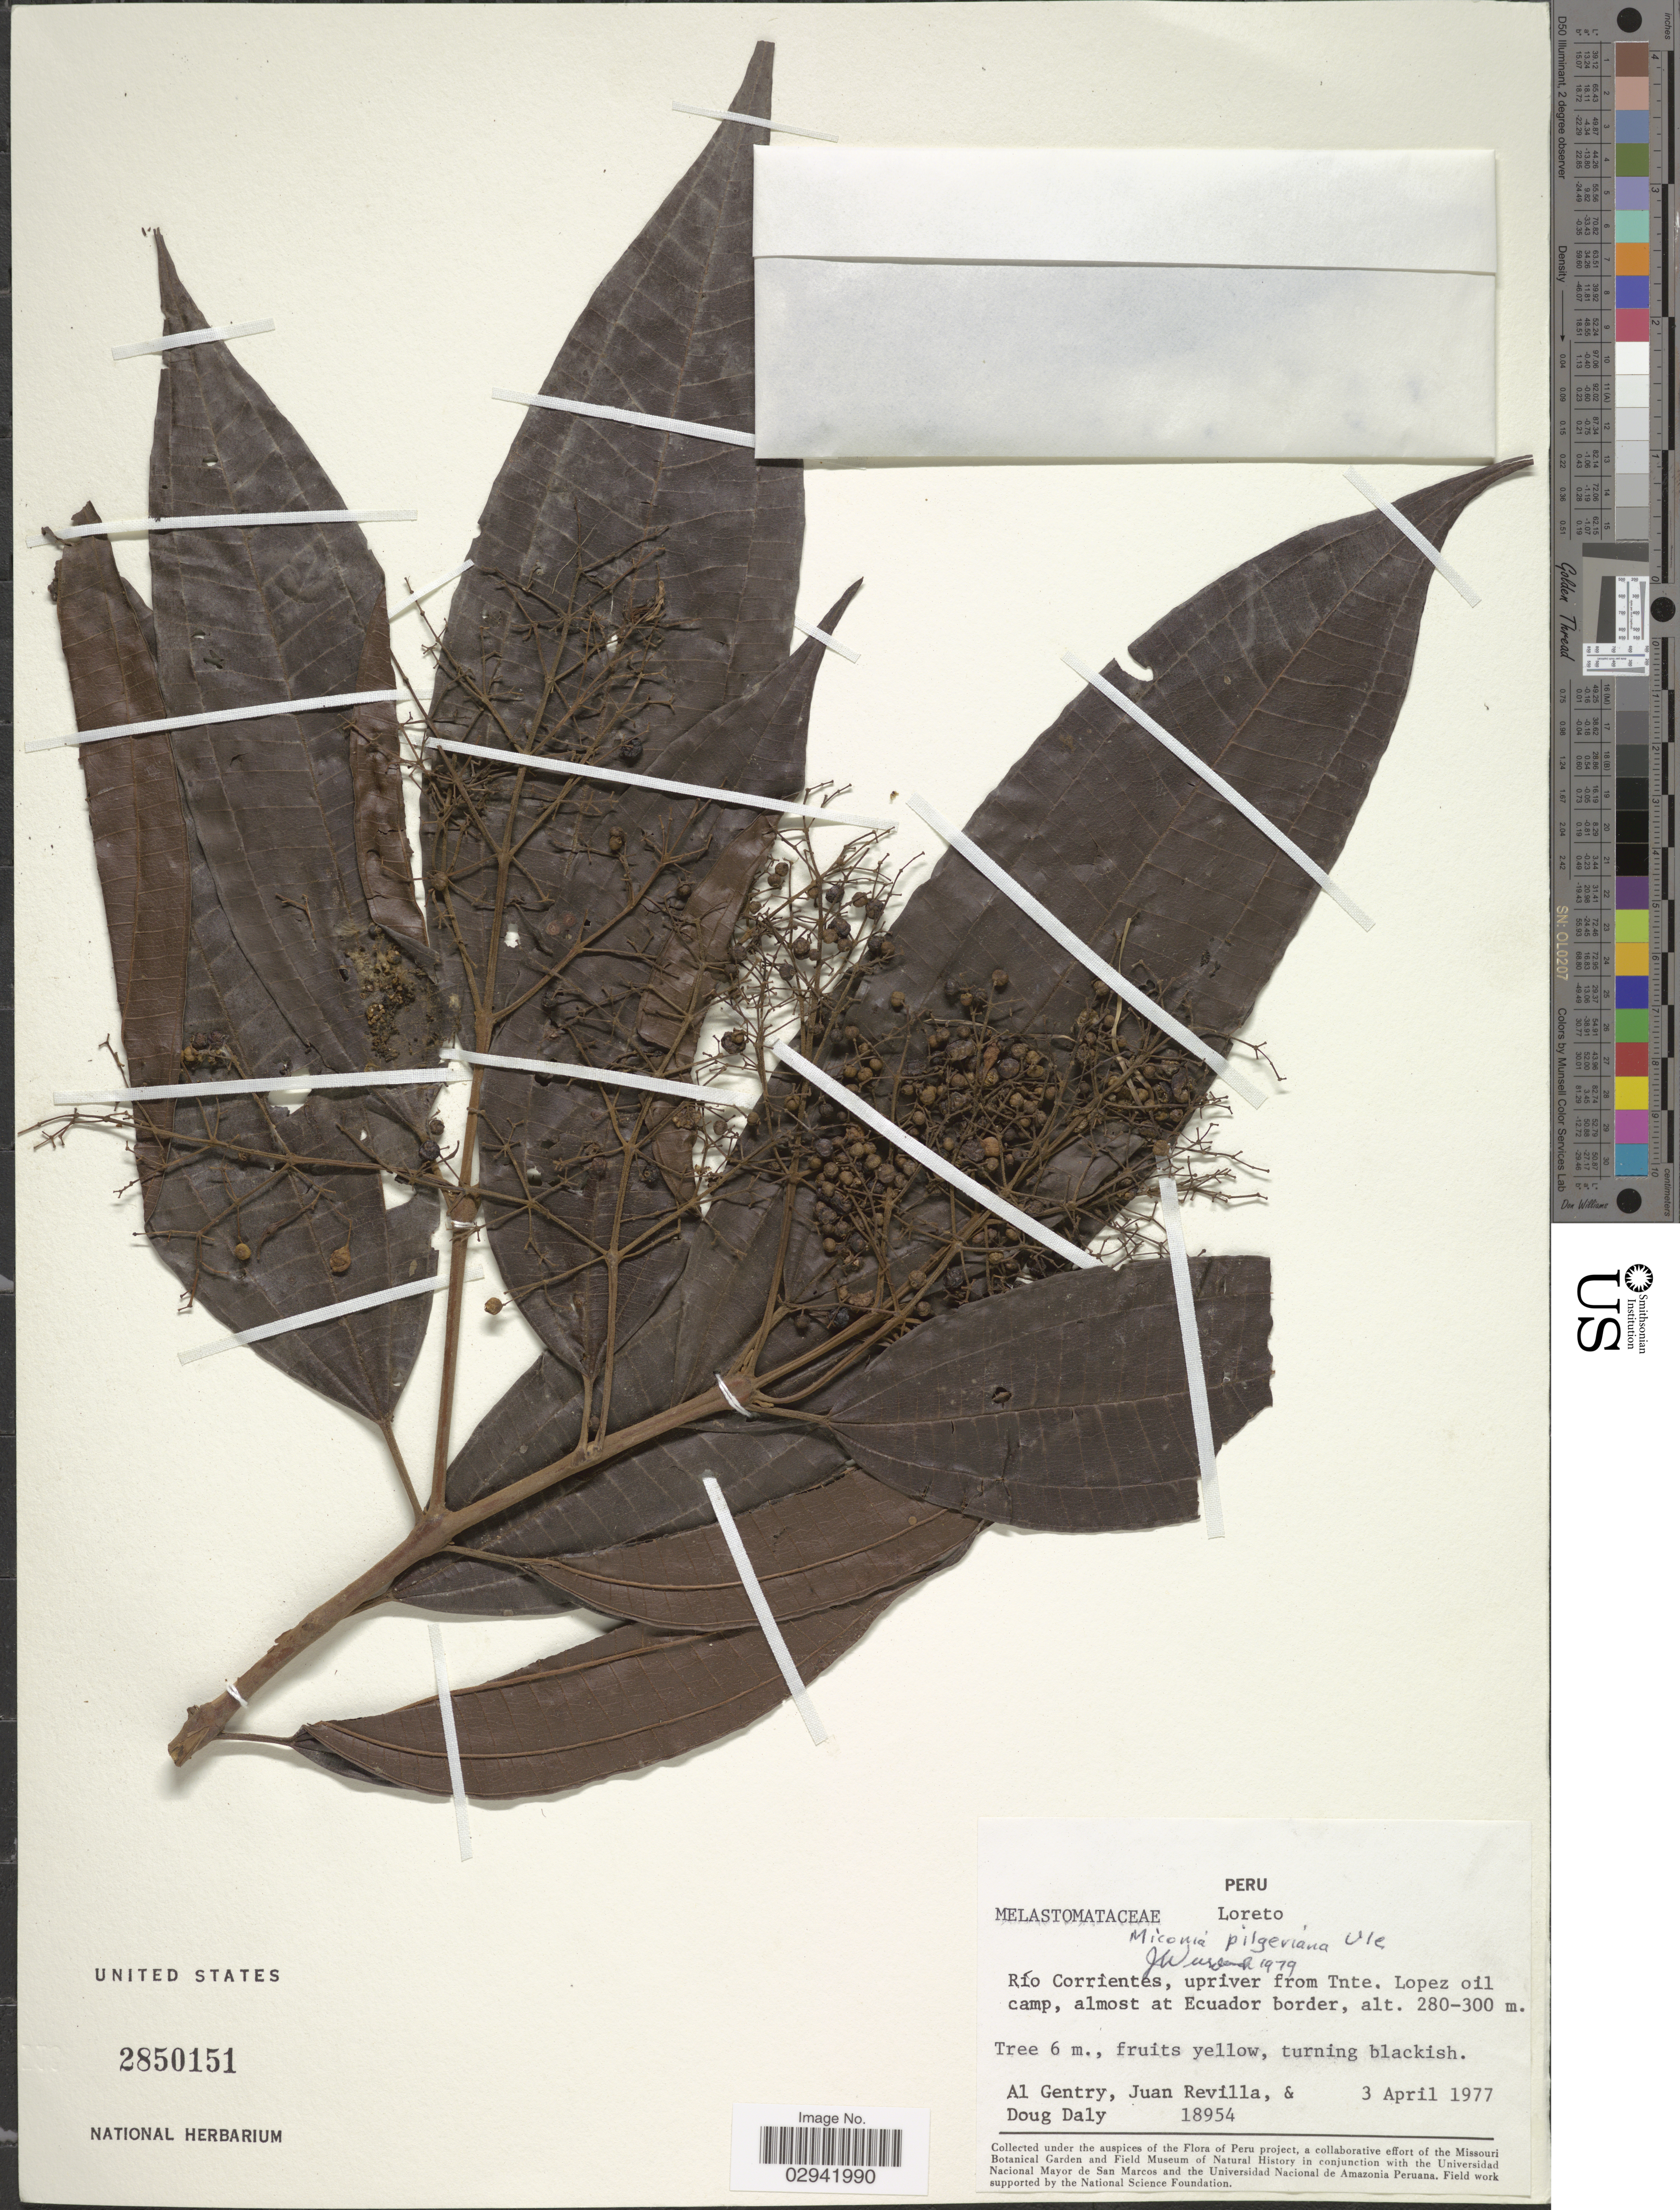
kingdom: Plantae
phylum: Tracheophyta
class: Magnoliopsida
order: Myrtales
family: Melastomataceae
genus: Miconia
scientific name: Miconia pilgeriana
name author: Ule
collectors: A. H. Gentry, J. Revilla & D. C. Daly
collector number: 18954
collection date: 1977-04-03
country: Peru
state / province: Loreto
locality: Río Corrientes, upriver from Tnte. Lopez oil camp, almost at Ecuador border.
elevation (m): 280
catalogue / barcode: US 2850151